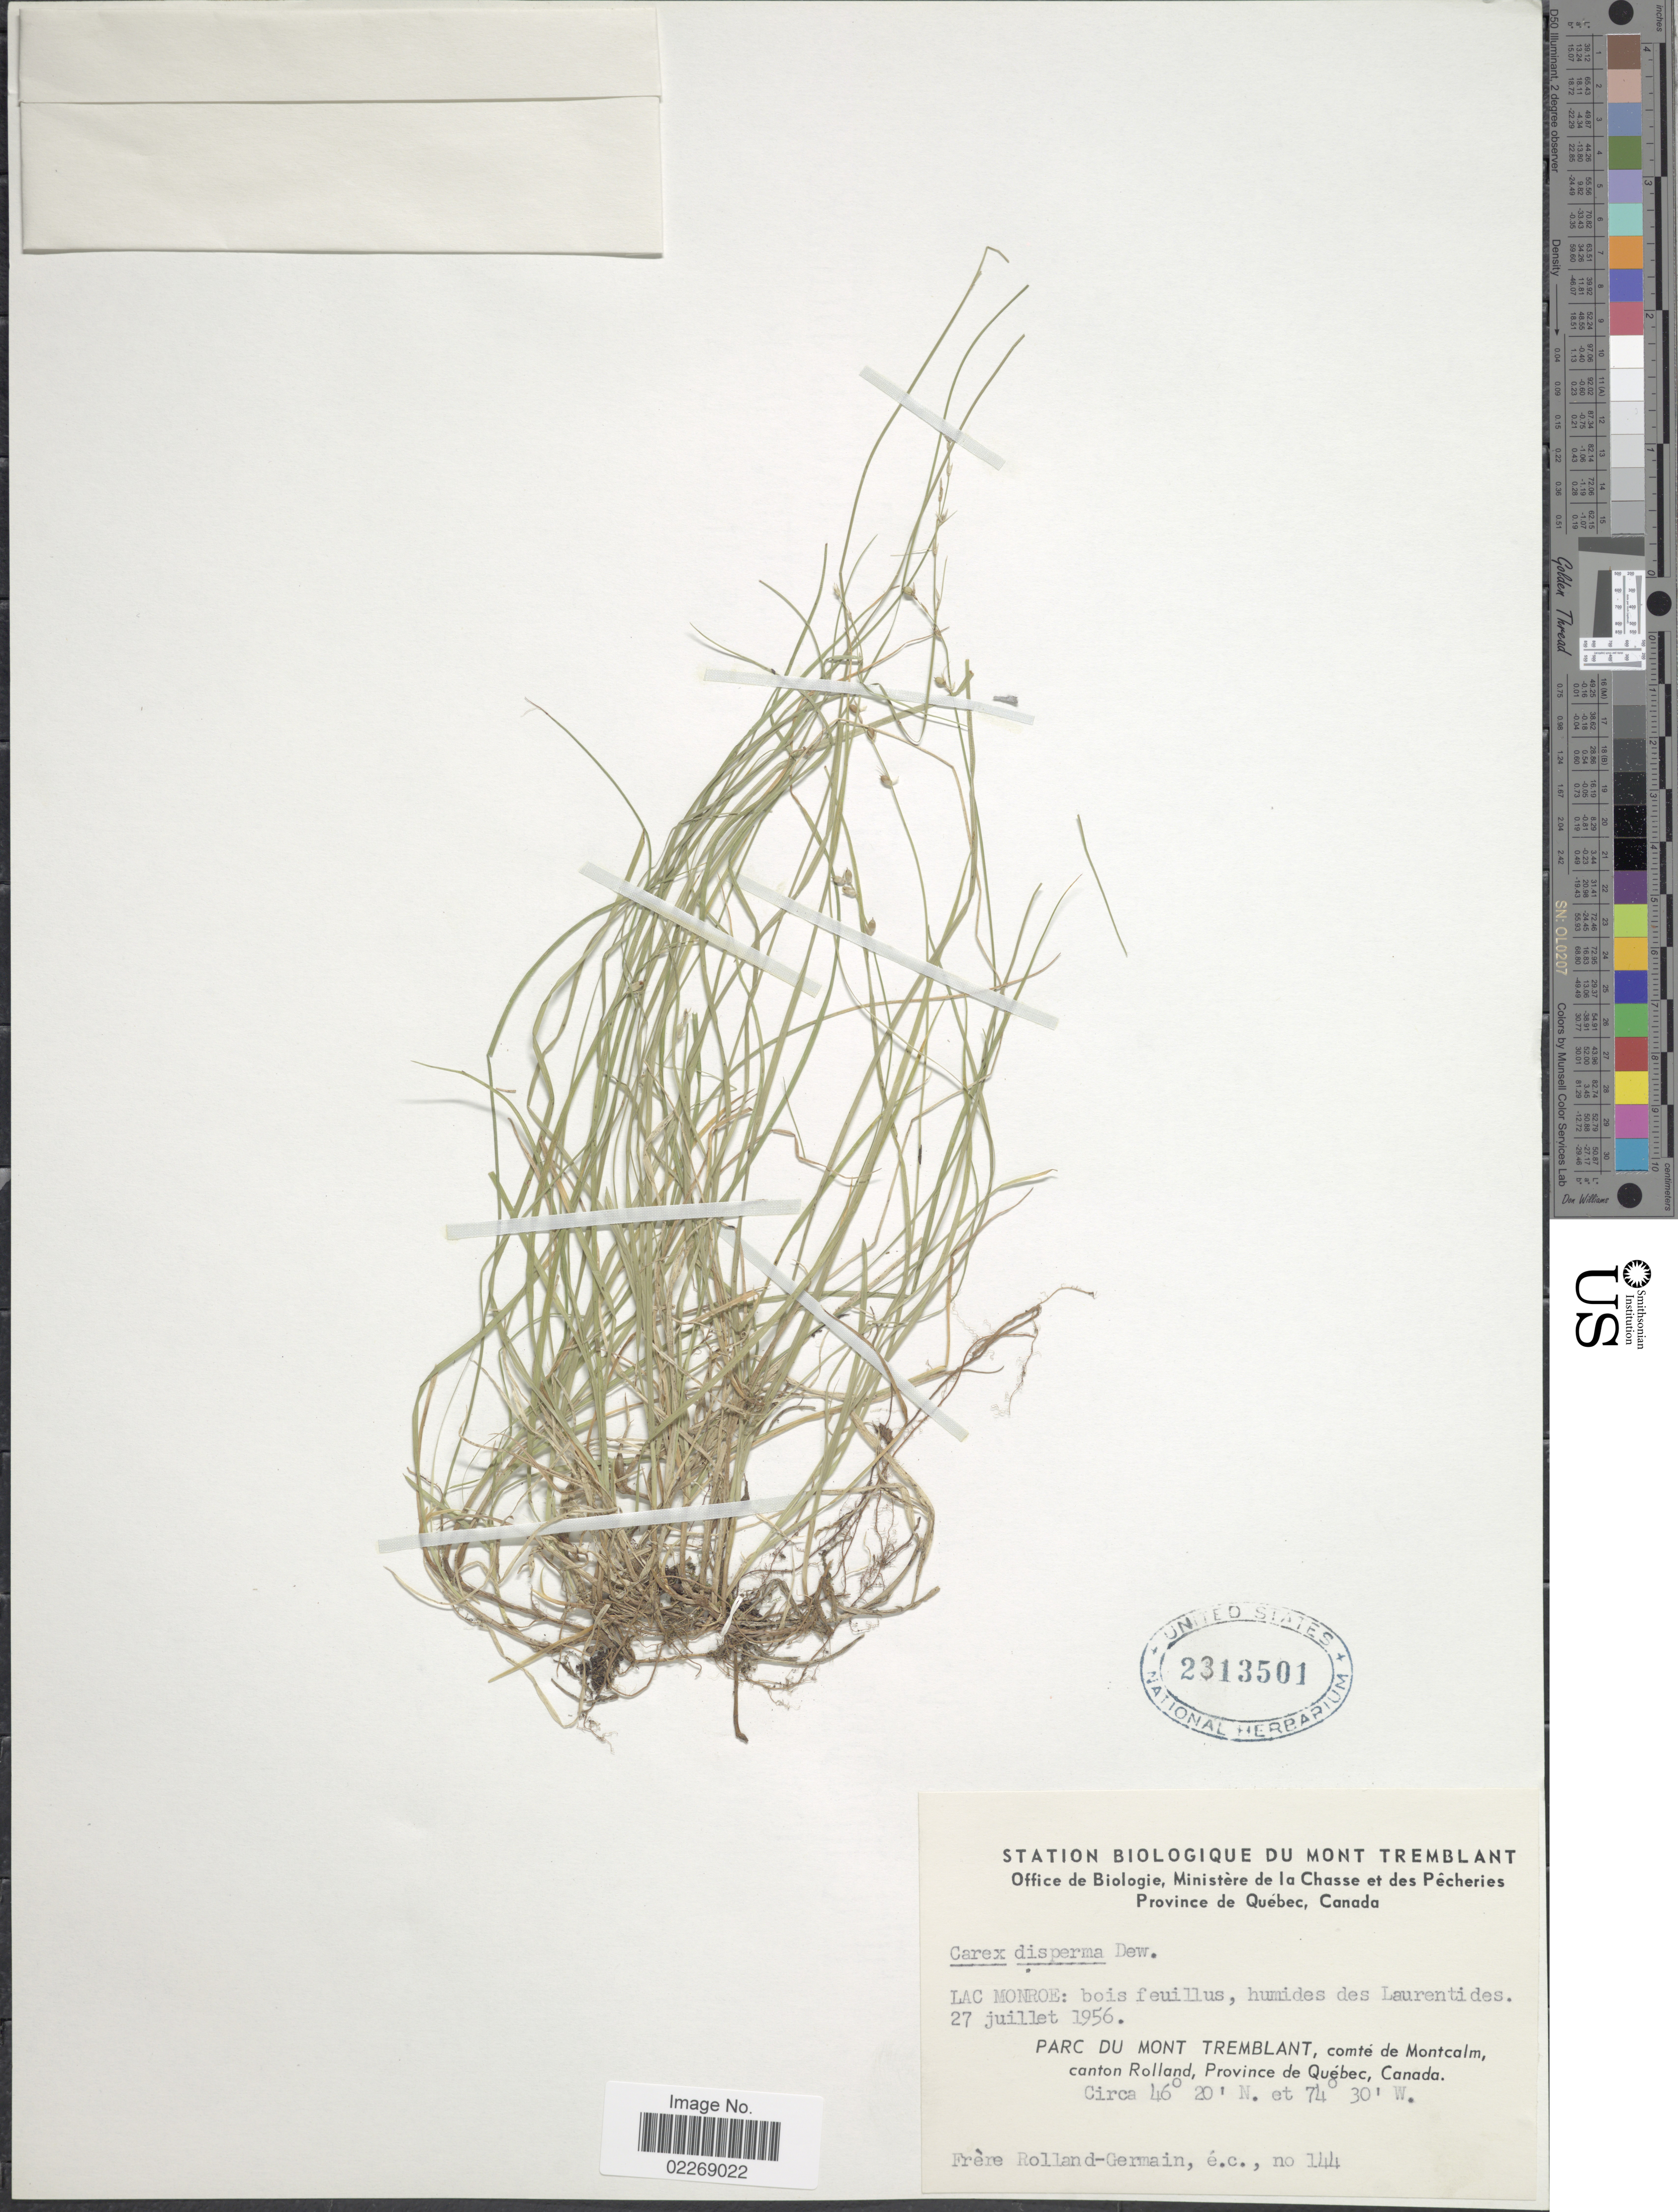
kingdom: Plantae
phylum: Tracheophyta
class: Liliopsida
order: Poales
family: Cyperaceae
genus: Carex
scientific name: Carex disperma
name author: Dewey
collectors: Rolland-Germain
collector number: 144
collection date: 1956-07-27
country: Canada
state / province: Quebec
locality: Lac Monroe: bois feuillus, humides des Laurentides, Parc Du Mont Tremblant, comté de Montcalm, canton Rolland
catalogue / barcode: US 2313501